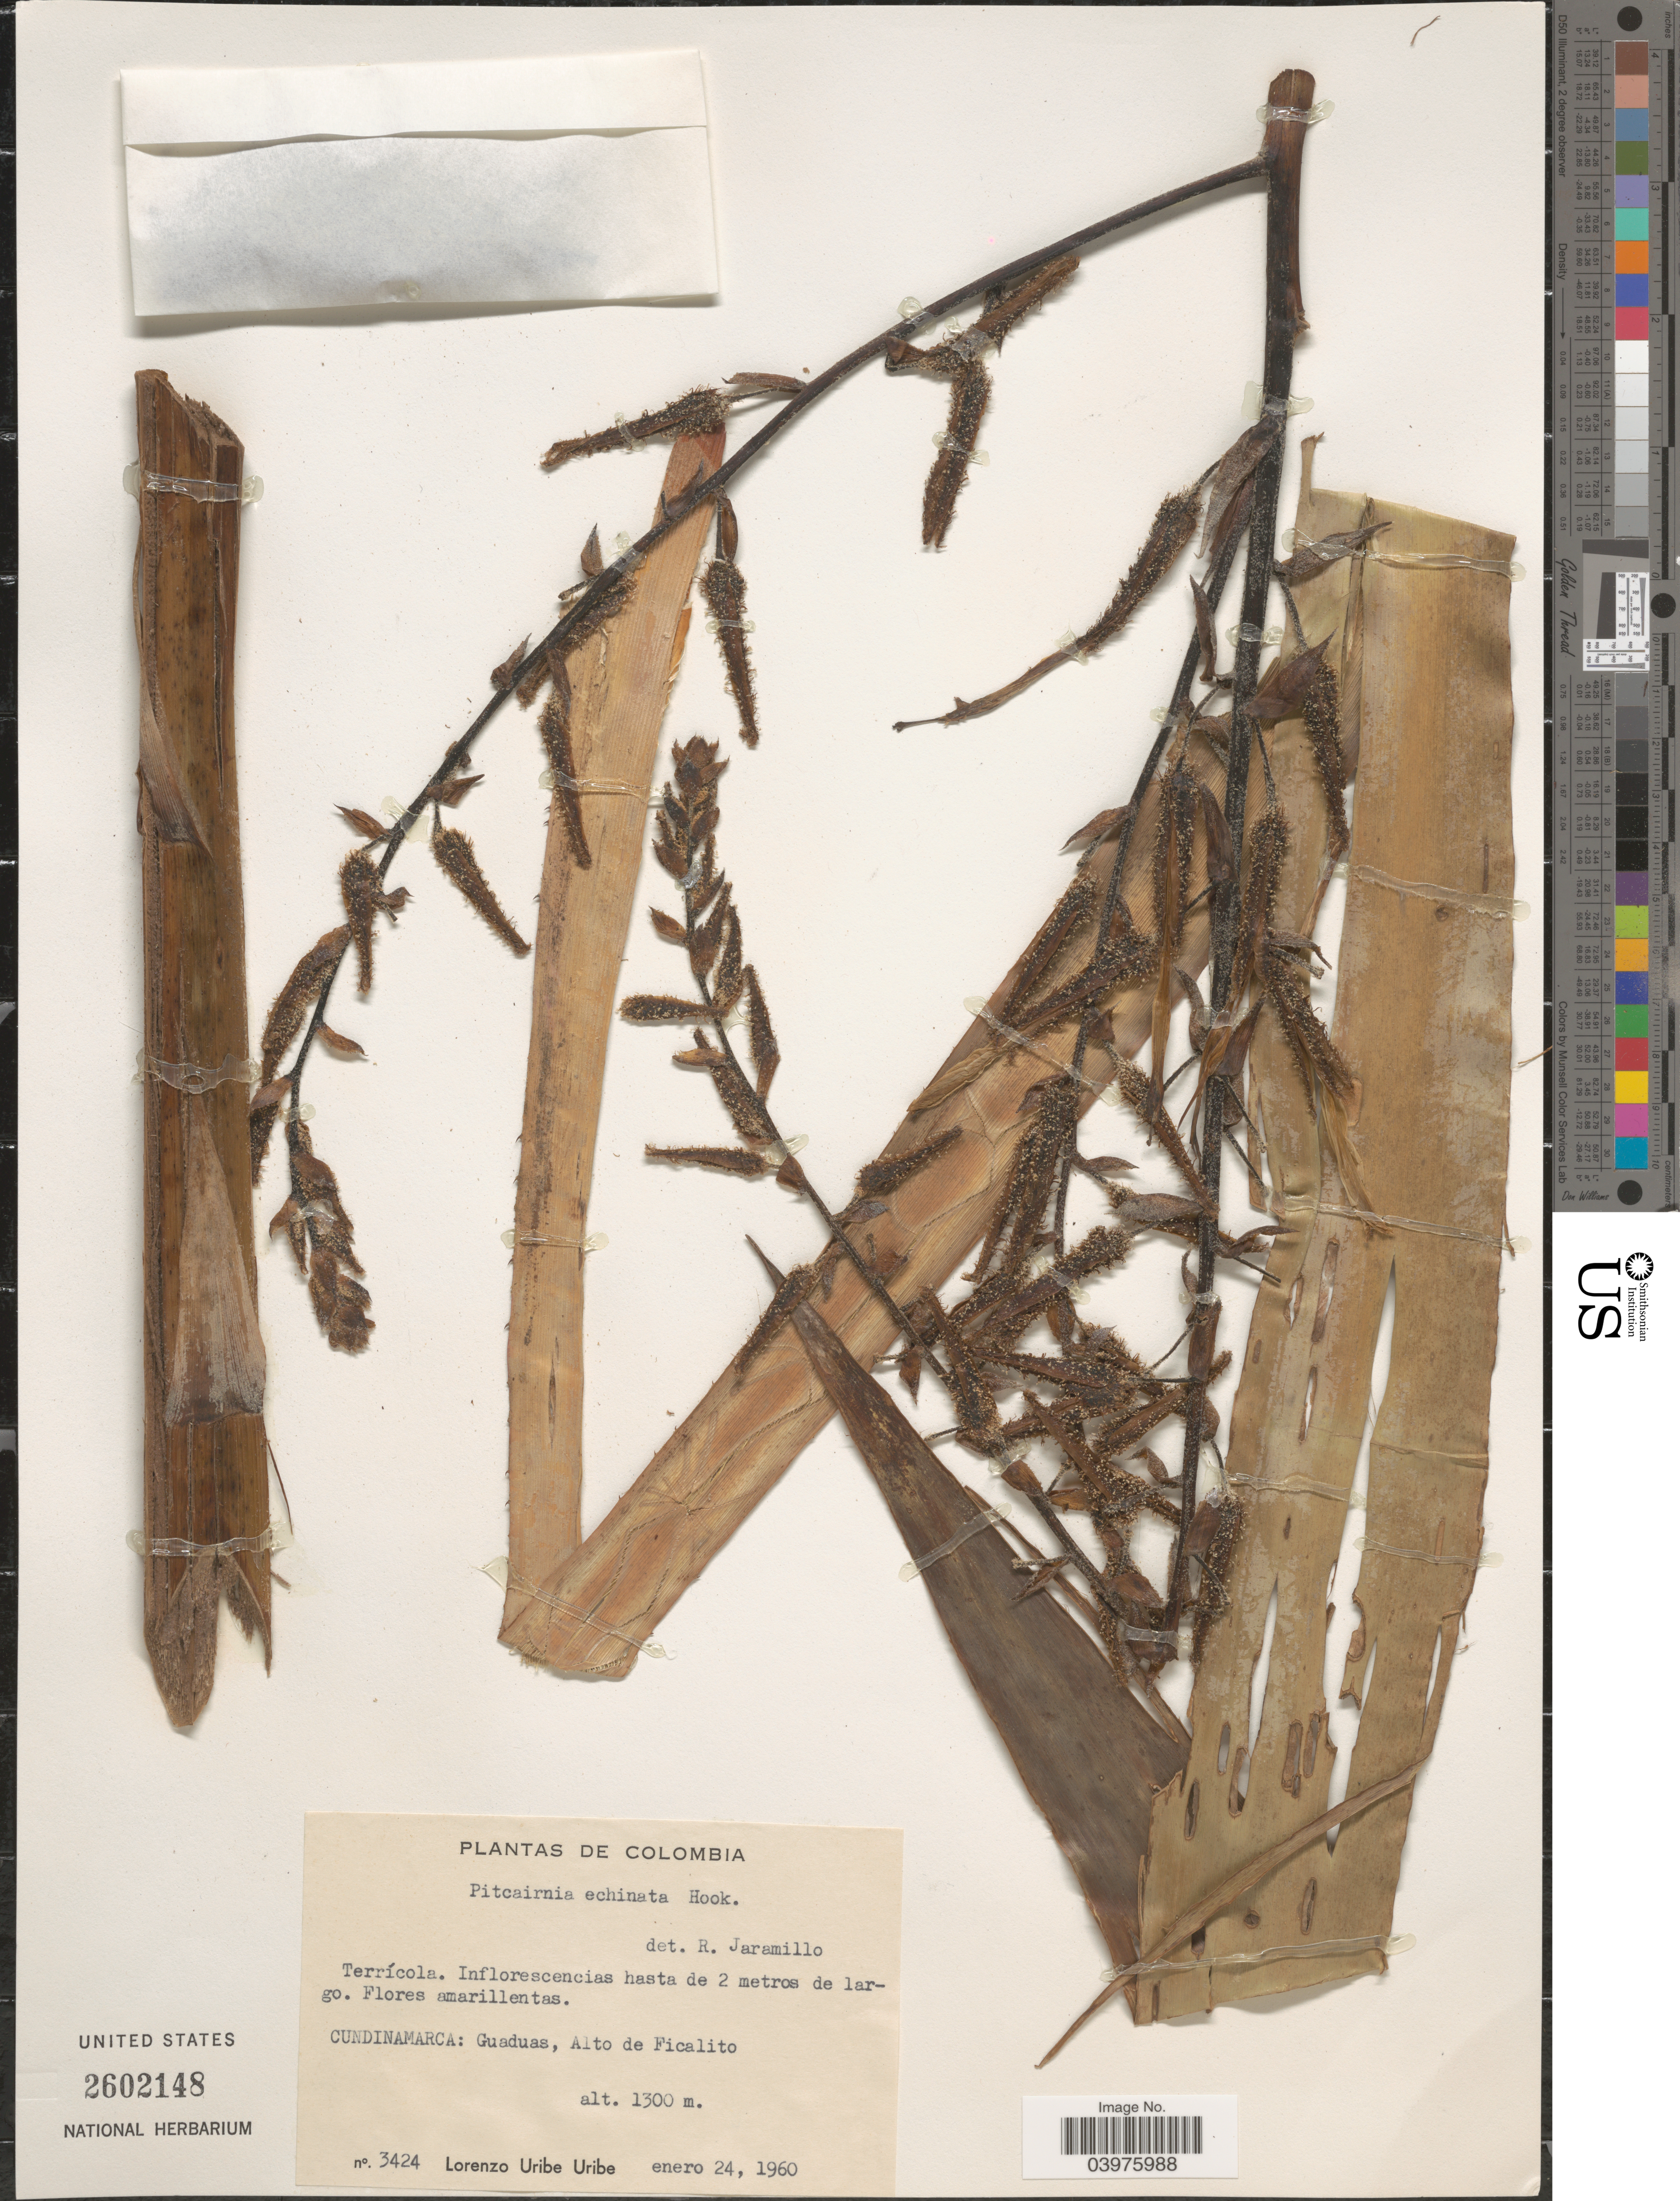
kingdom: Plantae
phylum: Tracheophyta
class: Liliopsida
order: Poales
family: Bromeliaceae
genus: Pitcairnia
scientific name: Pitcairnia echinata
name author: Hook.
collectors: L. Uribe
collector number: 3424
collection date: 1960-01-24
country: Colombia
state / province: Cundinamarca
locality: Guaduas, Alto de Ficalito.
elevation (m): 1300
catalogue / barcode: US 2602148